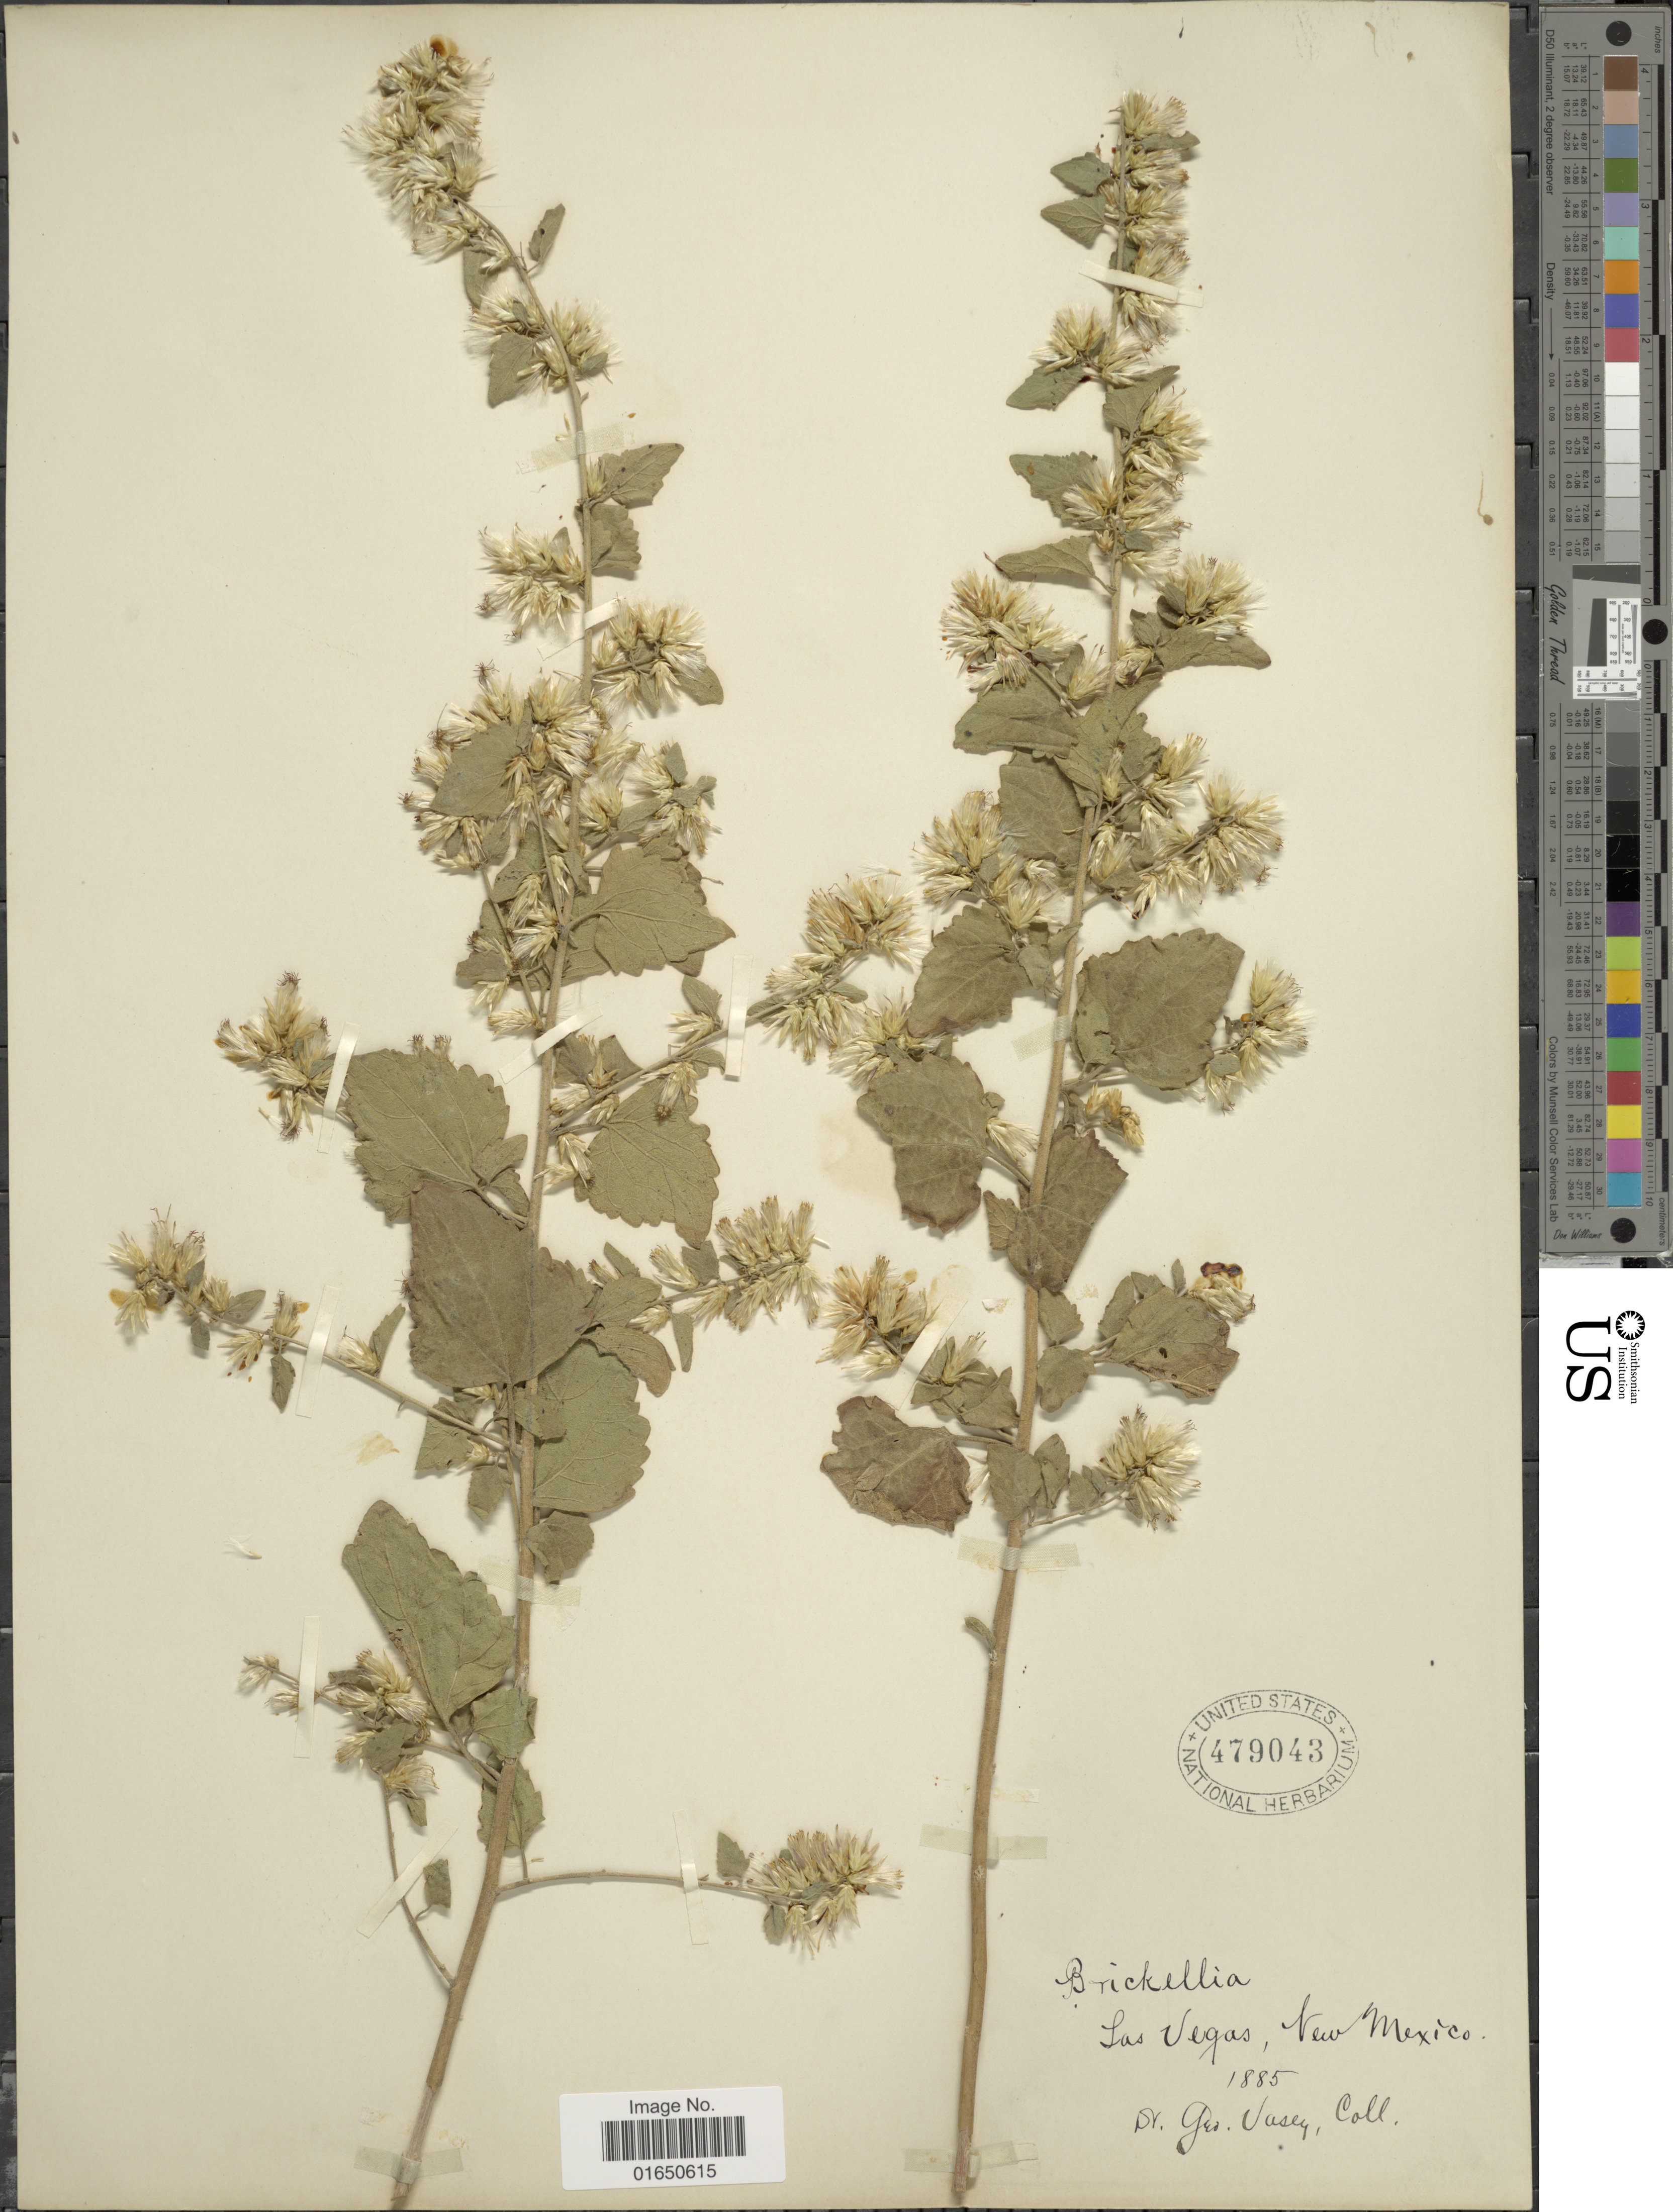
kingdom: Plantae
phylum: Tracheophyta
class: Magnoliopsida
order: Asterales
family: Asteraceae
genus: Brickellia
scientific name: Brickellia californica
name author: (Torr. & A. Gray) A. Gray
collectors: G. Vasey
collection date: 1885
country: United States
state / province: New Mexico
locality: Las Vegas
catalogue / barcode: US 479043